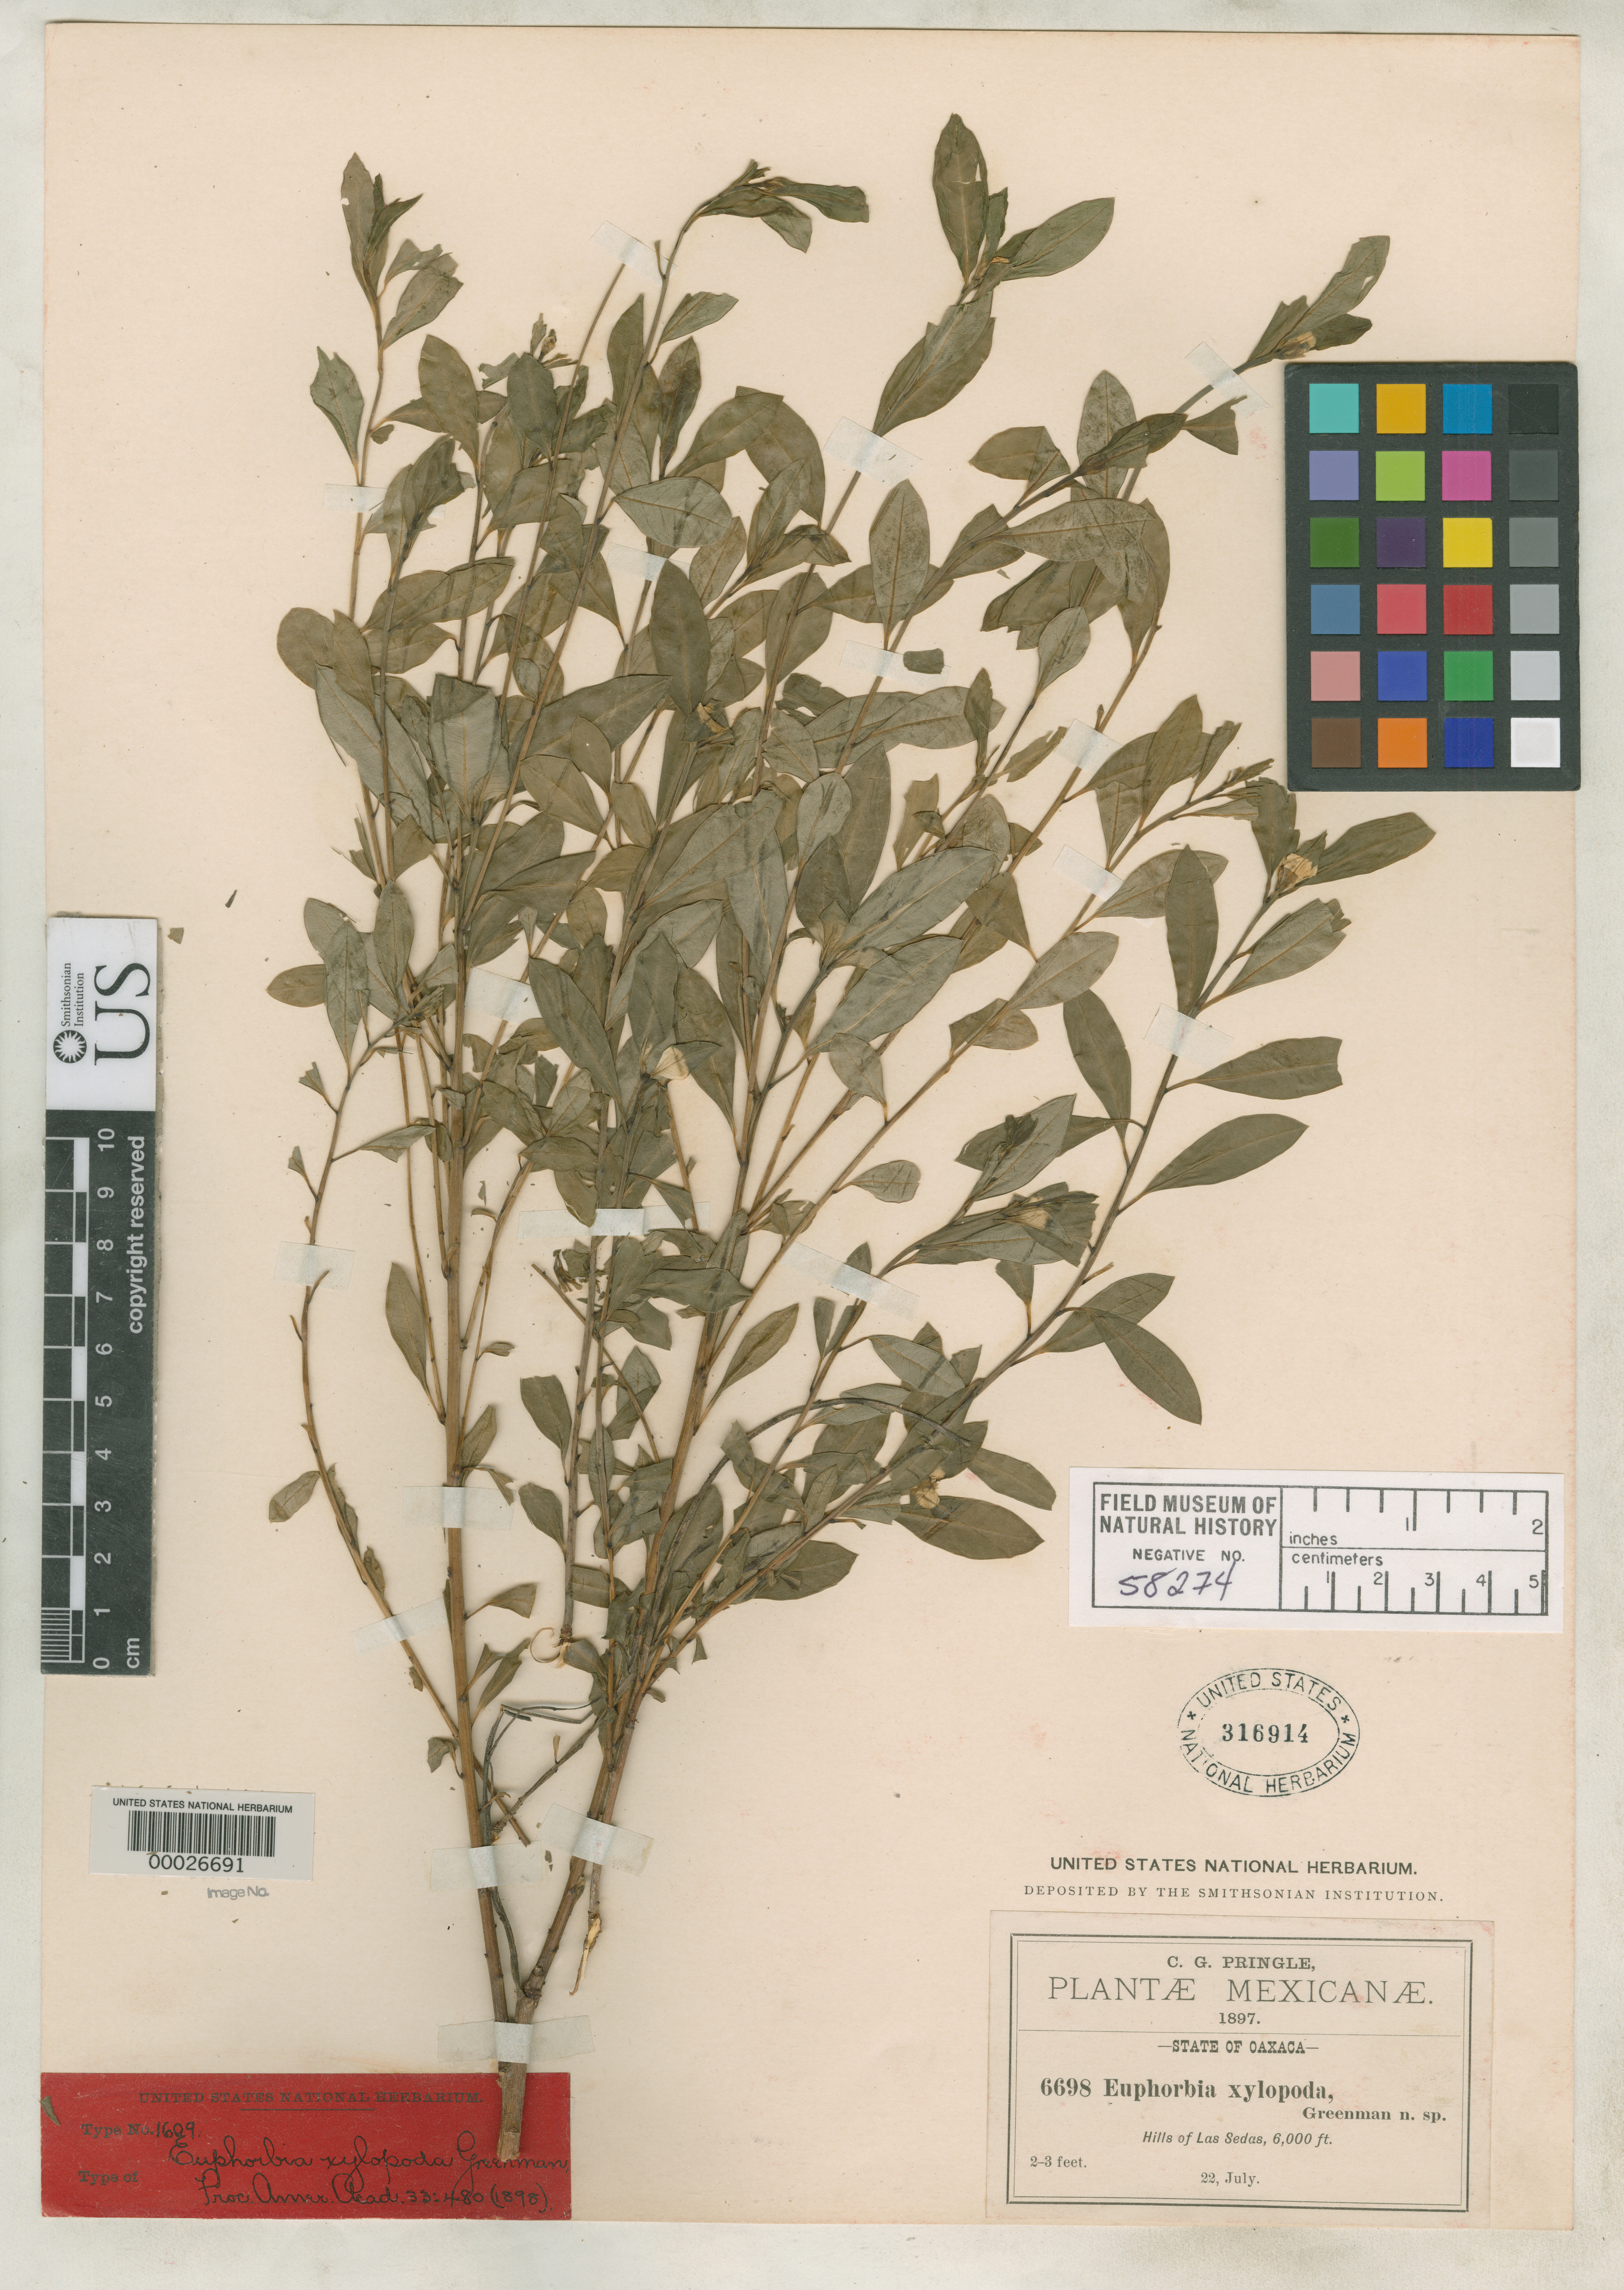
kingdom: Plantae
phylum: Tracheophyta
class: Magnoliopsida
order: Malpighiales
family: Euphorbiaceae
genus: Euphorbia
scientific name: Euphorbia xylopoda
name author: Greenm.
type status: Isotype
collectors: C. G. Pringle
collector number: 6698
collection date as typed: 22 Jul 1897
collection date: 1897-07-22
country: Mexico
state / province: Oaxaca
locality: Las Sedas.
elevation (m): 1829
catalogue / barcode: US 316914